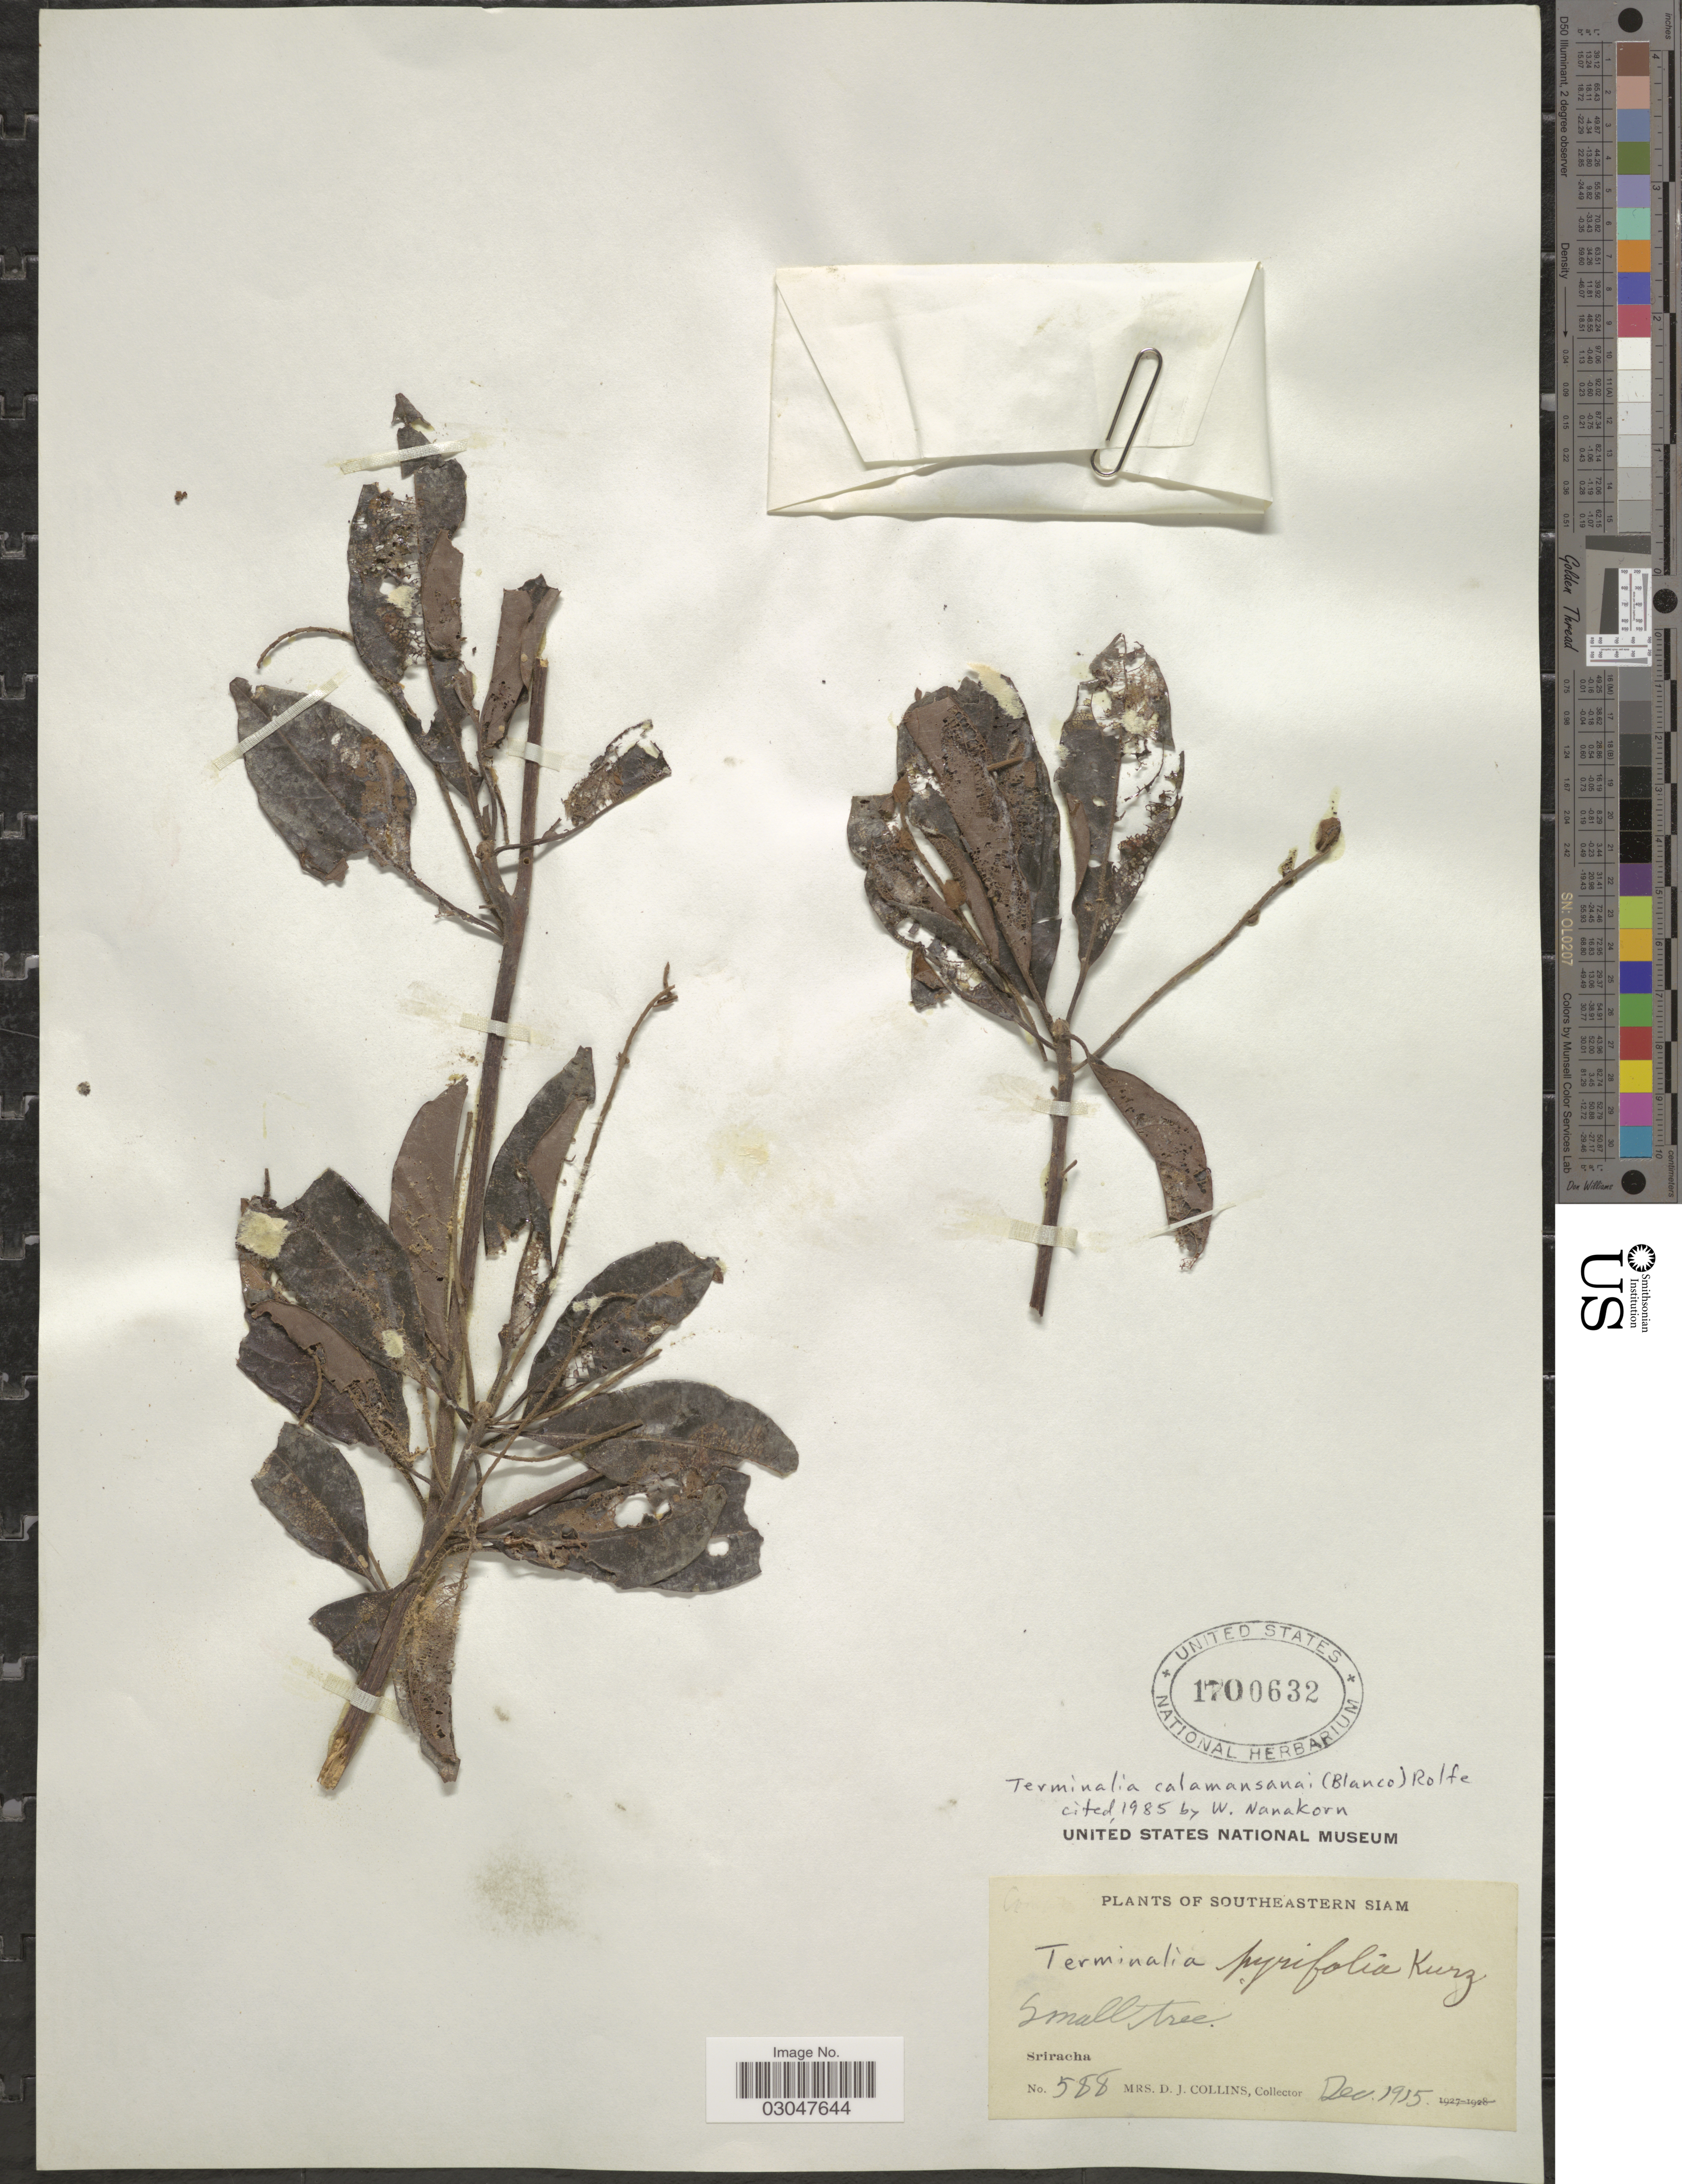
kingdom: Plantae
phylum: Tracheophyta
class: Magnoliopsida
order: Myrtales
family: Combretaceae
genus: Terminalia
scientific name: Terminalia calamansanai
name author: (Blanco) Rolfe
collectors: Mrs. D. J. Collins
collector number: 588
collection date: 1915-12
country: Thailand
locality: Southeastern Siam. Sriracha.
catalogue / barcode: US 1700632